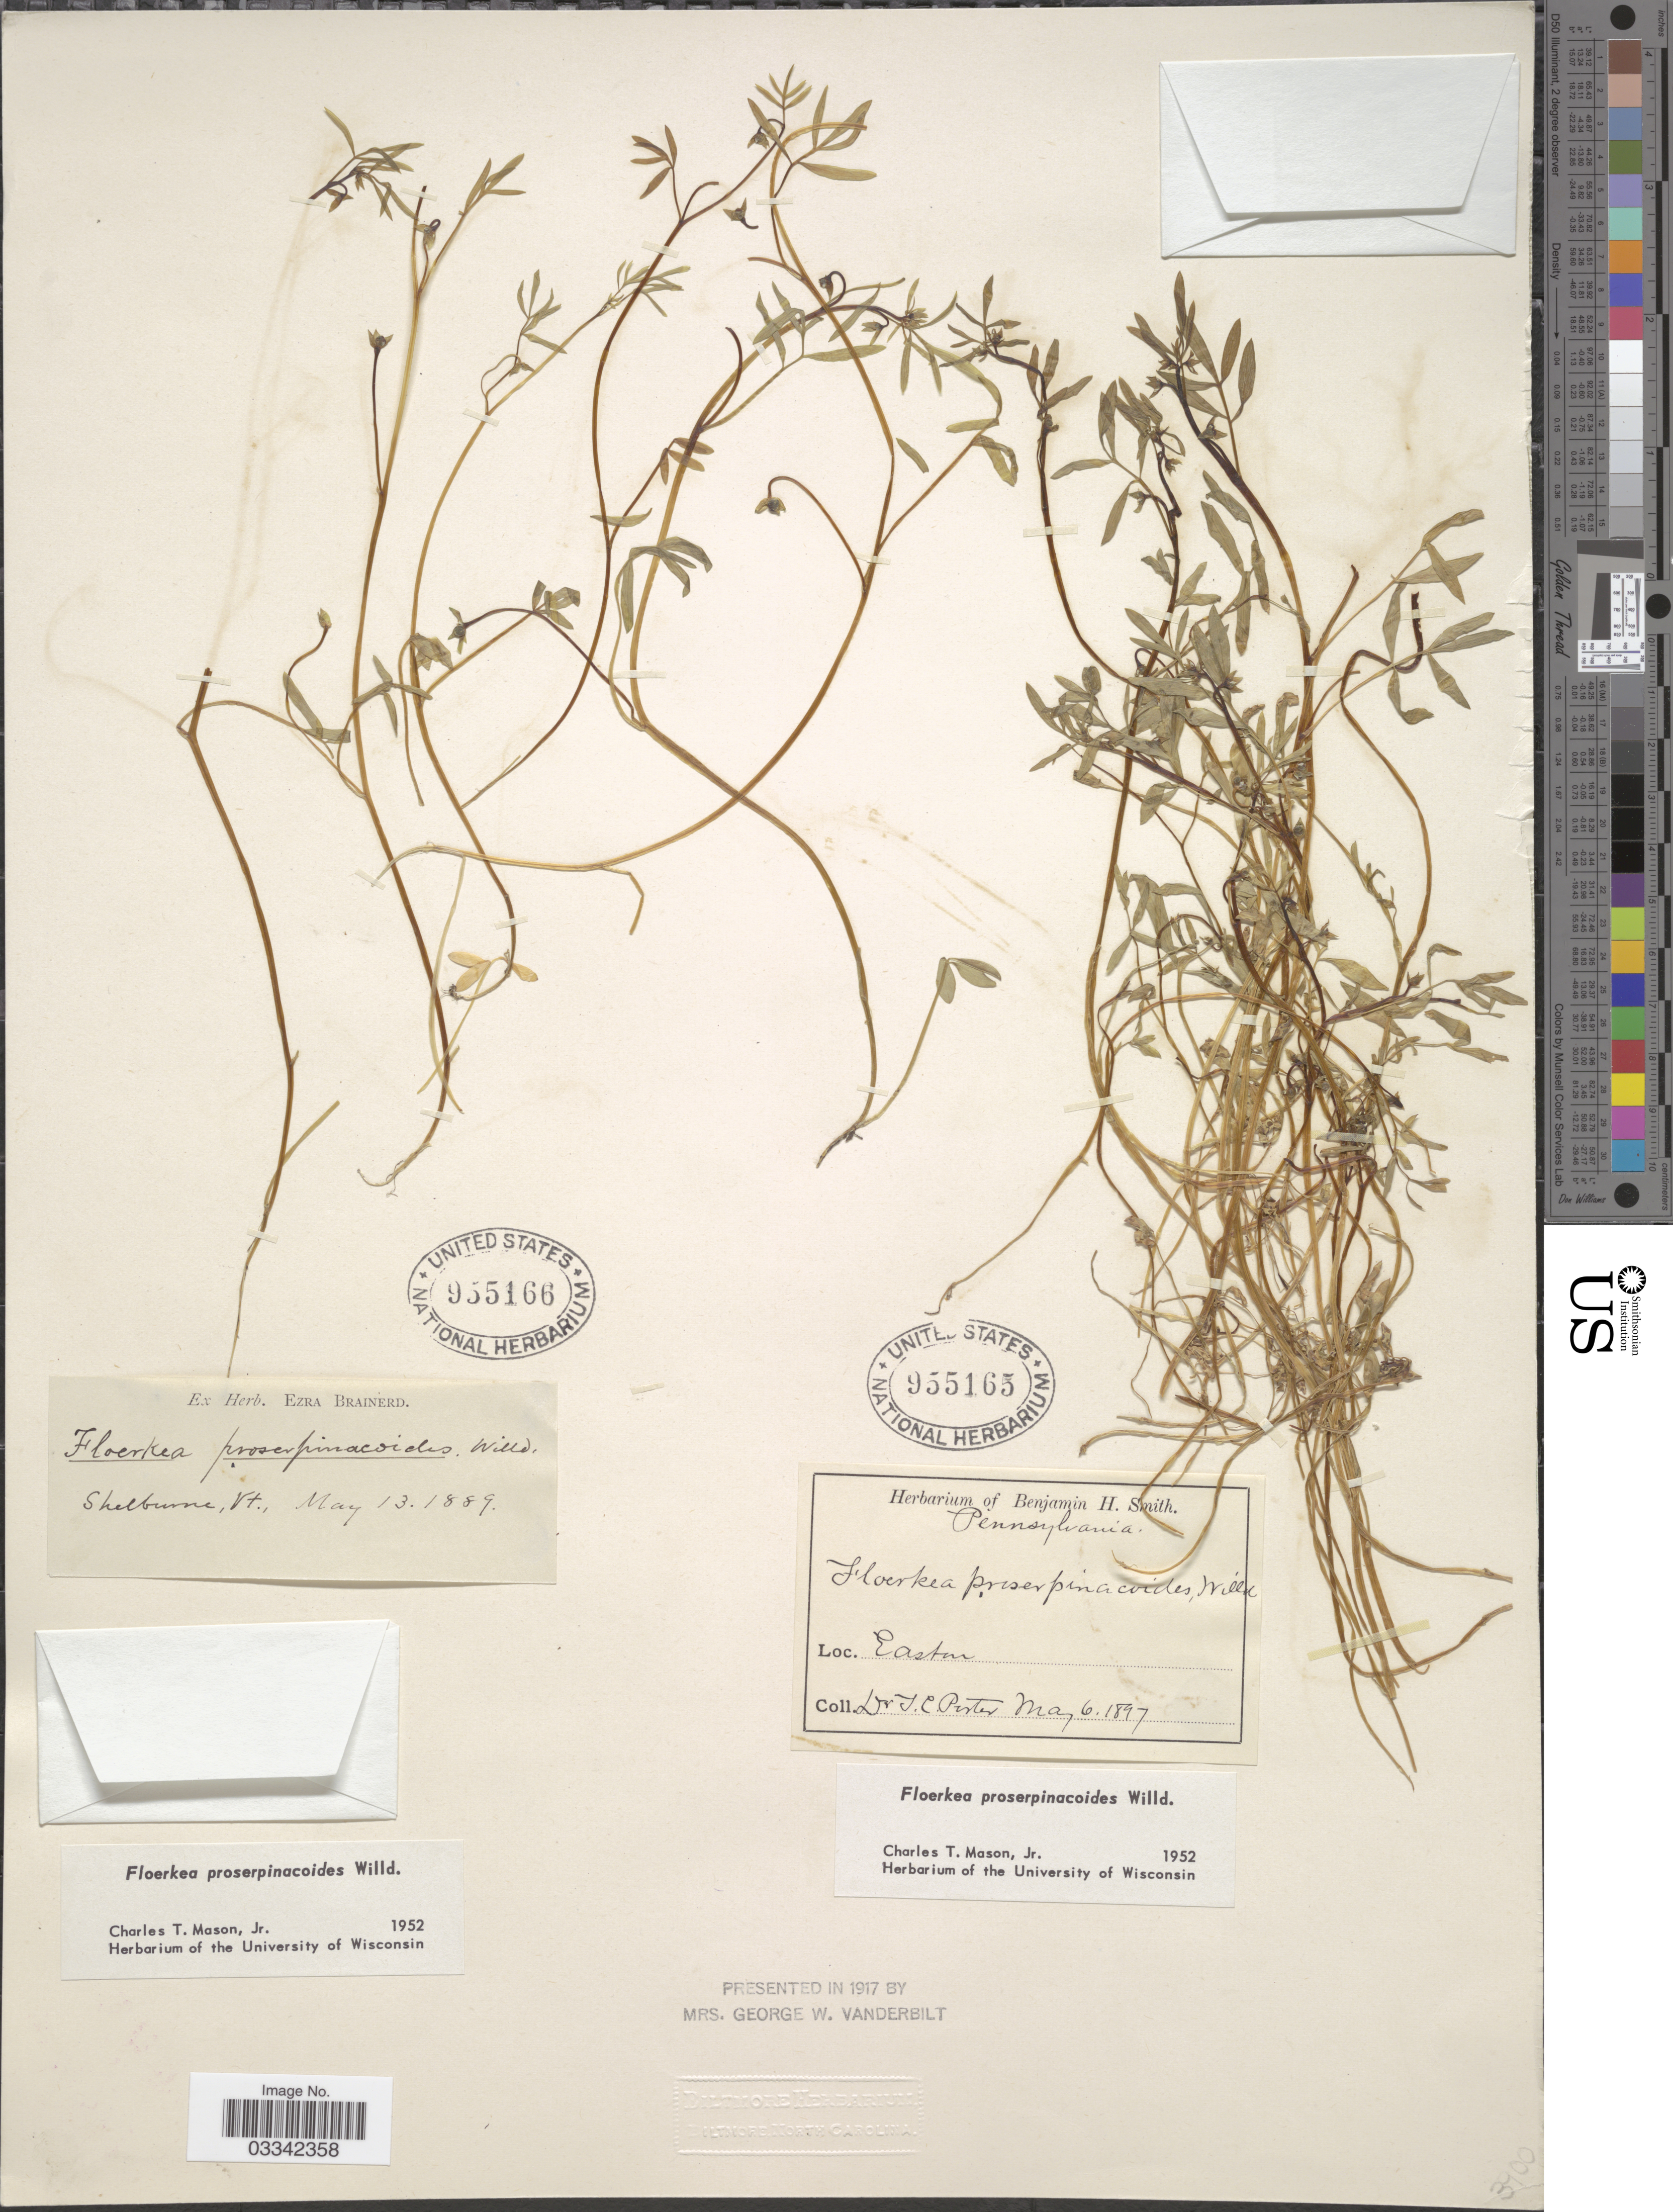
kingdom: Plantae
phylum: Tracheophyta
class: Magnoliopsida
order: Brassicales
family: Limnanthaceae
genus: Floerkea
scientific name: Floerkea proserpinacoides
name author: Willd.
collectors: ex herb. Ezra Brainerd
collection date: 1889-05-13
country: United States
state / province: Vermont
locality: Shelburne.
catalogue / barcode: US 955166-2